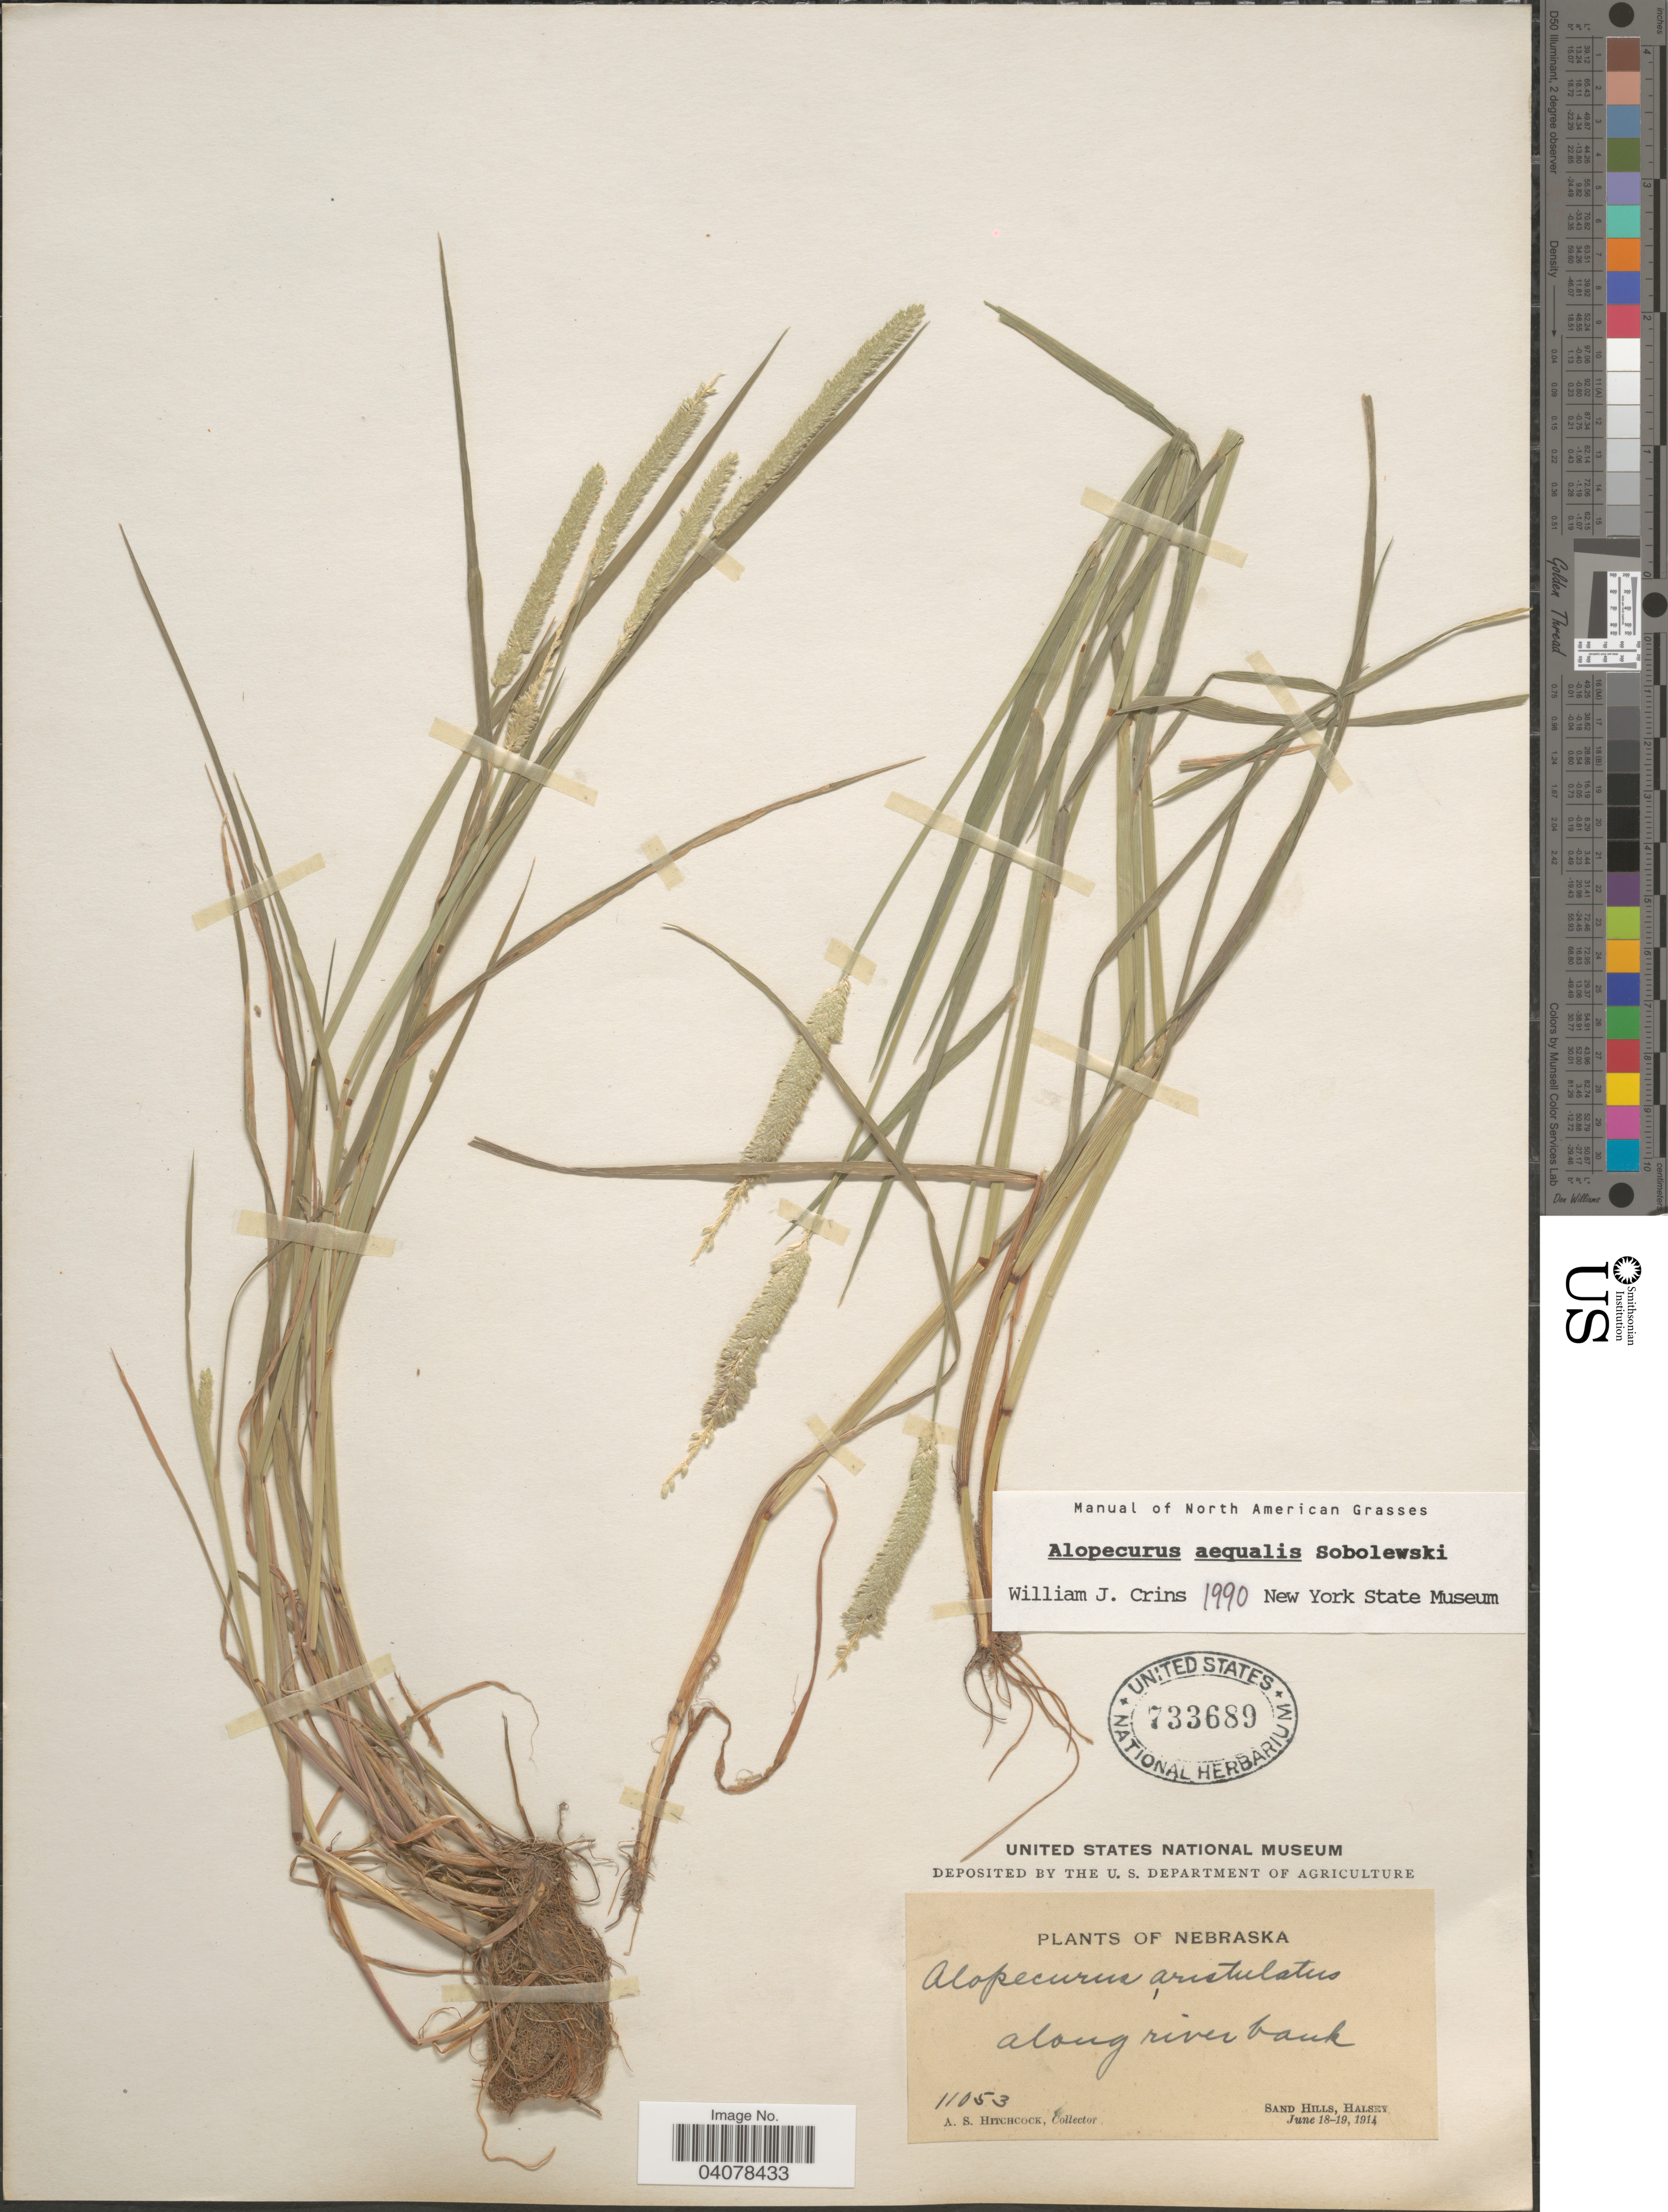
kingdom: Plantae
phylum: Tracheophyta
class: Liliopsida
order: Poales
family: Poaceae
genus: Alopecurus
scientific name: Alopecurus aequalis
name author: Sobol.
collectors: A. S. Hitchcock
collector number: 11053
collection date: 1914-06-18/1914-06-19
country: United States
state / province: Nebraska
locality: Along river bank. Sand Hills, Halsey.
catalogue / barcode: US 733689